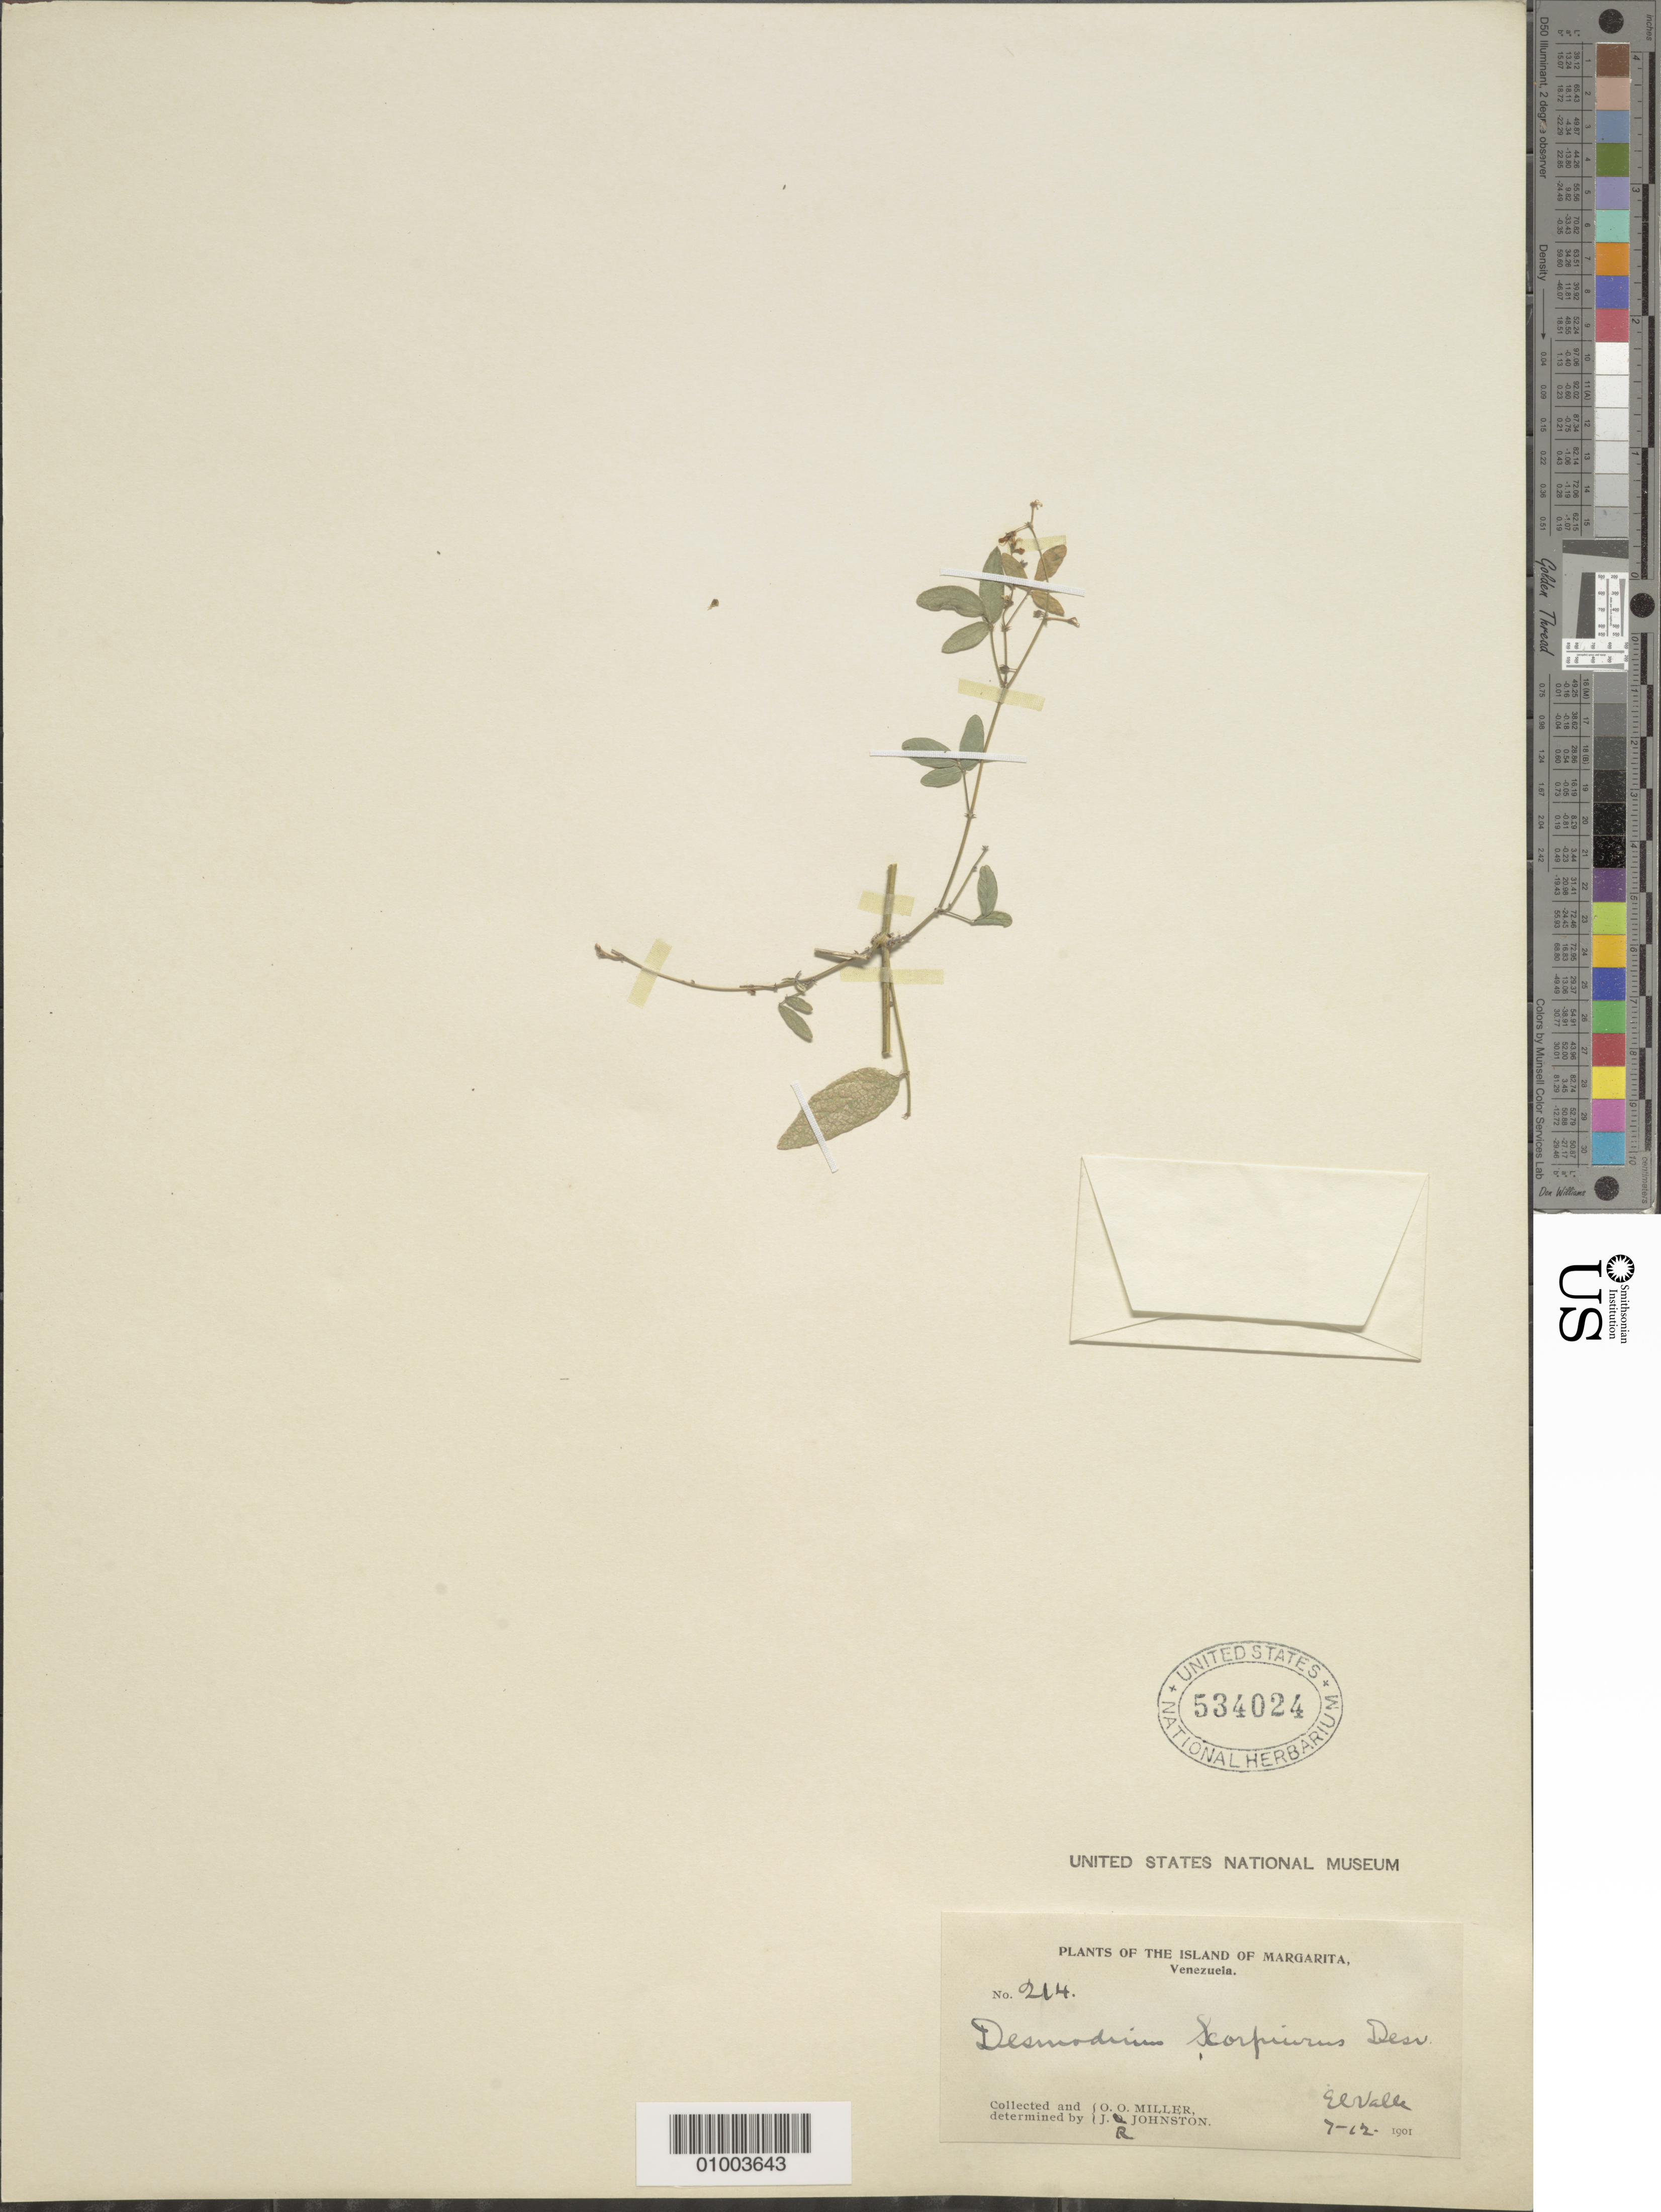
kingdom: Plantae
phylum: Tracheophyta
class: Magnoliopsida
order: Fabales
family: Fabaceae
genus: Desmodium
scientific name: Desmodium scorpiurus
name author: (Sw.) Desv. ex DC.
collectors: O. O. Miller & J. Johnston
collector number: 214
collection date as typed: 07 Dec 1901 or 12 Jul 1901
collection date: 1901-07-12 or 1901-12-07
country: Venezuela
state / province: Nueva Esparta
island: Margarita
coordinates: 0 N, 0 E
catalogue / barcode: US 534024